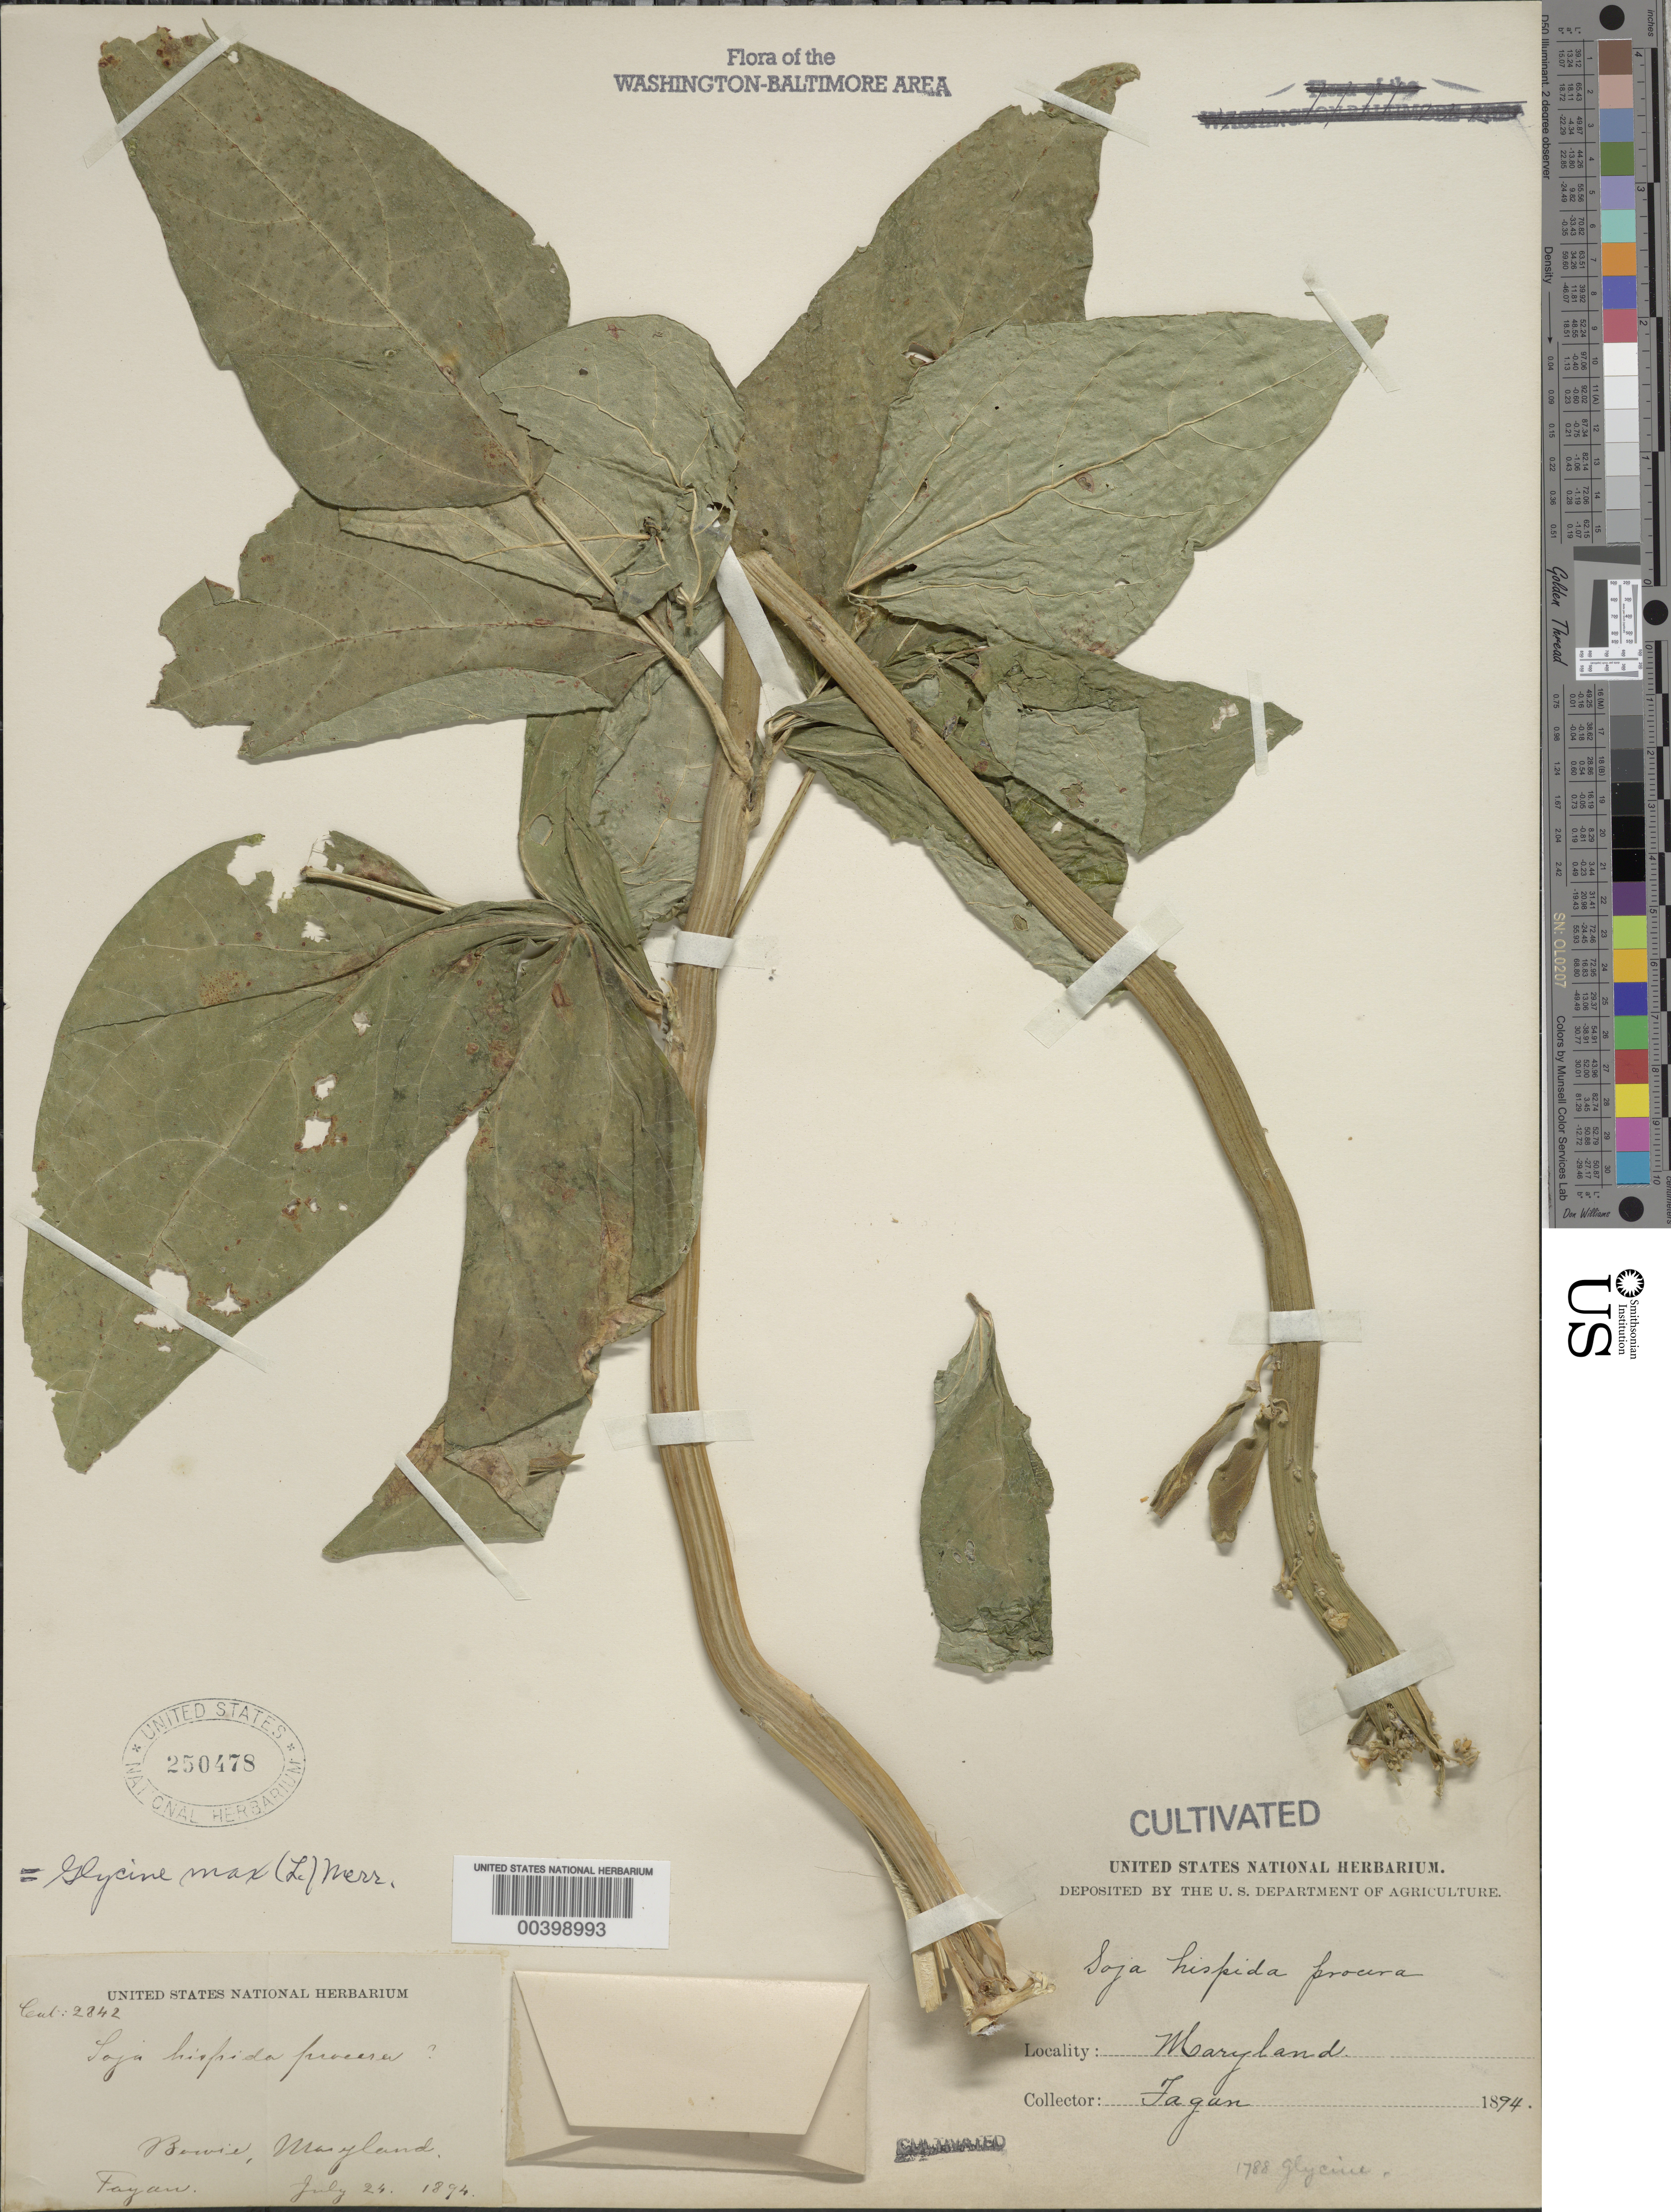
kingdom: Plantae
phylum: Tracheophyta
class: Magnoliopsida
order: Fabales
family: Fabaceae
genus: Glycine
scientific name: Glycine max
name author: (L.) Merr.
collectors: -. Fagan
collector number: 2842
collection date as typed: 24 Jul 1894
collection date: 1894-07-24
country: United States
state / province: Maryland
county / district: Prince George's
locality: Bowie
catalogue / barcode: US 250478